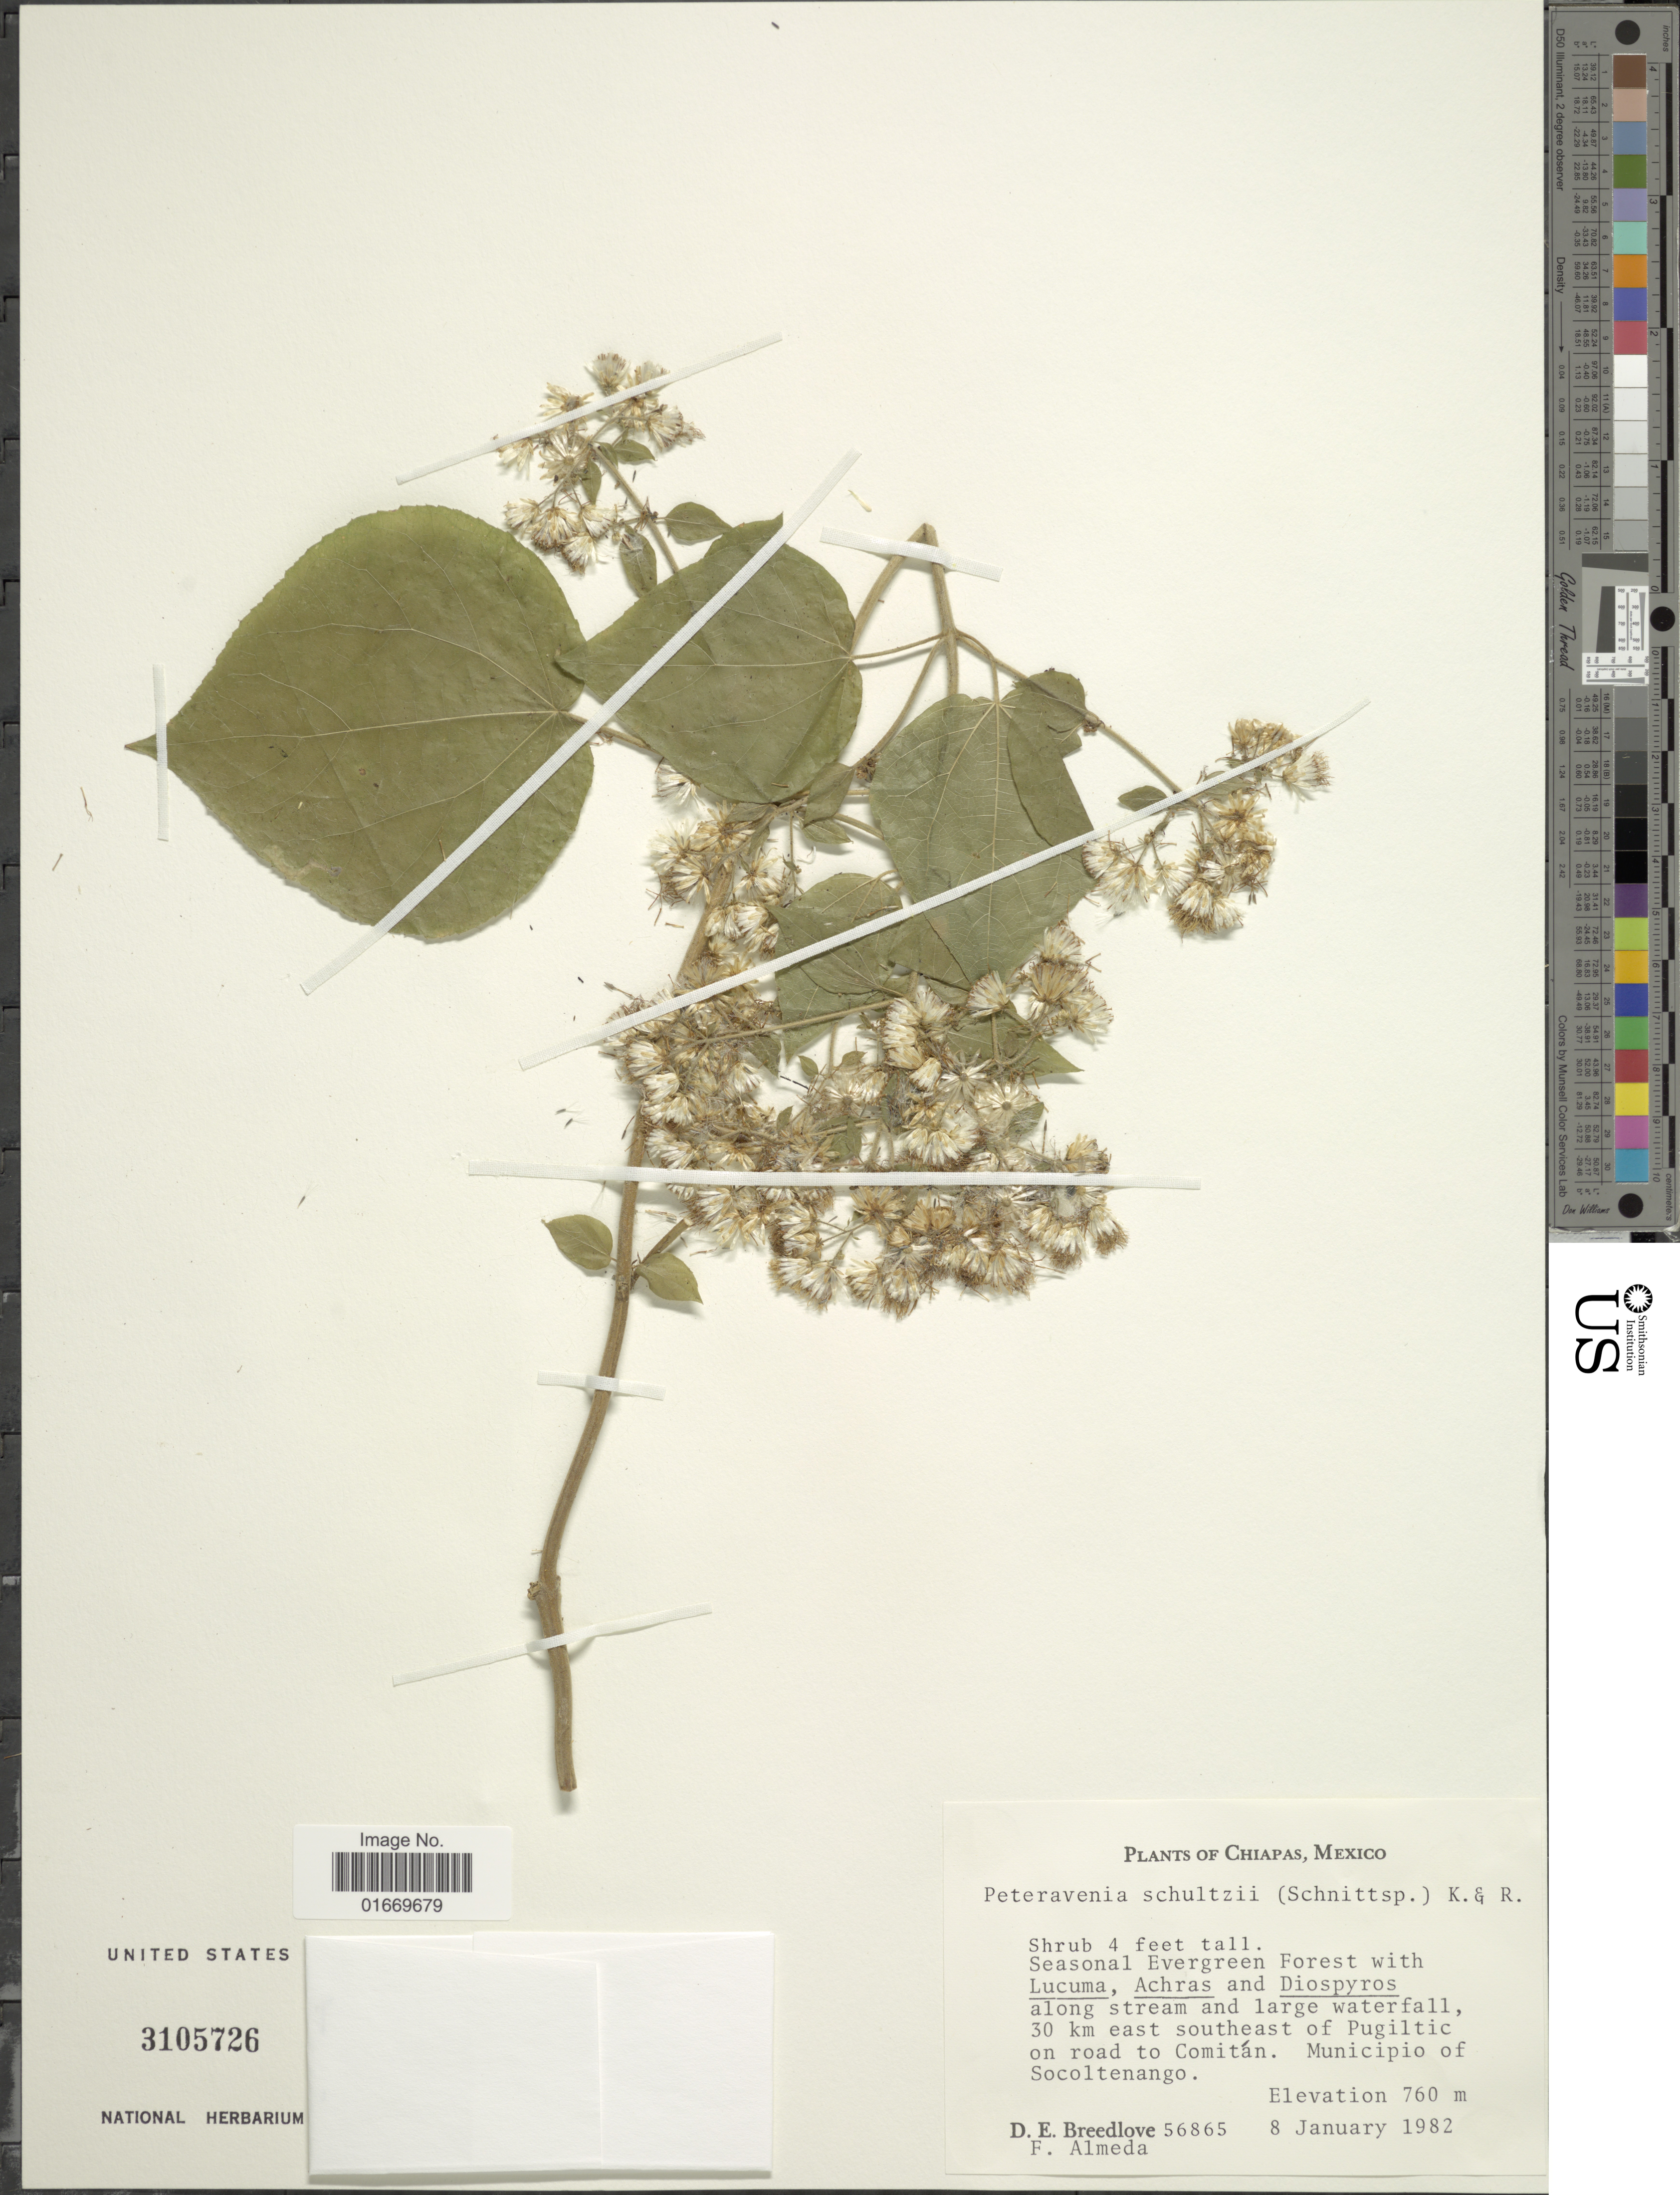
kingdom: Plantae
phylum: Tracheophyta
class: Magnoliopsida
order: Asterales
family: Asteraceae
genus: Peteravenia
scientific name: Peteravenia schultzii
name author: (Schnittsp.) R.M. King & H. Rob.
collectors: D. E. Breedlove & F. Almeda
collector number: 56865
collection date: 1982-01-08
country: Mexico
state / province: Chiapas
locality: Chiapas, Mexico. along stream and large waterfall, 30 km east southeast of Pugiltic on road to Comitan. Municipio of Socoltenango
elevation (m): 760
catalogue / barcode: US 3105726